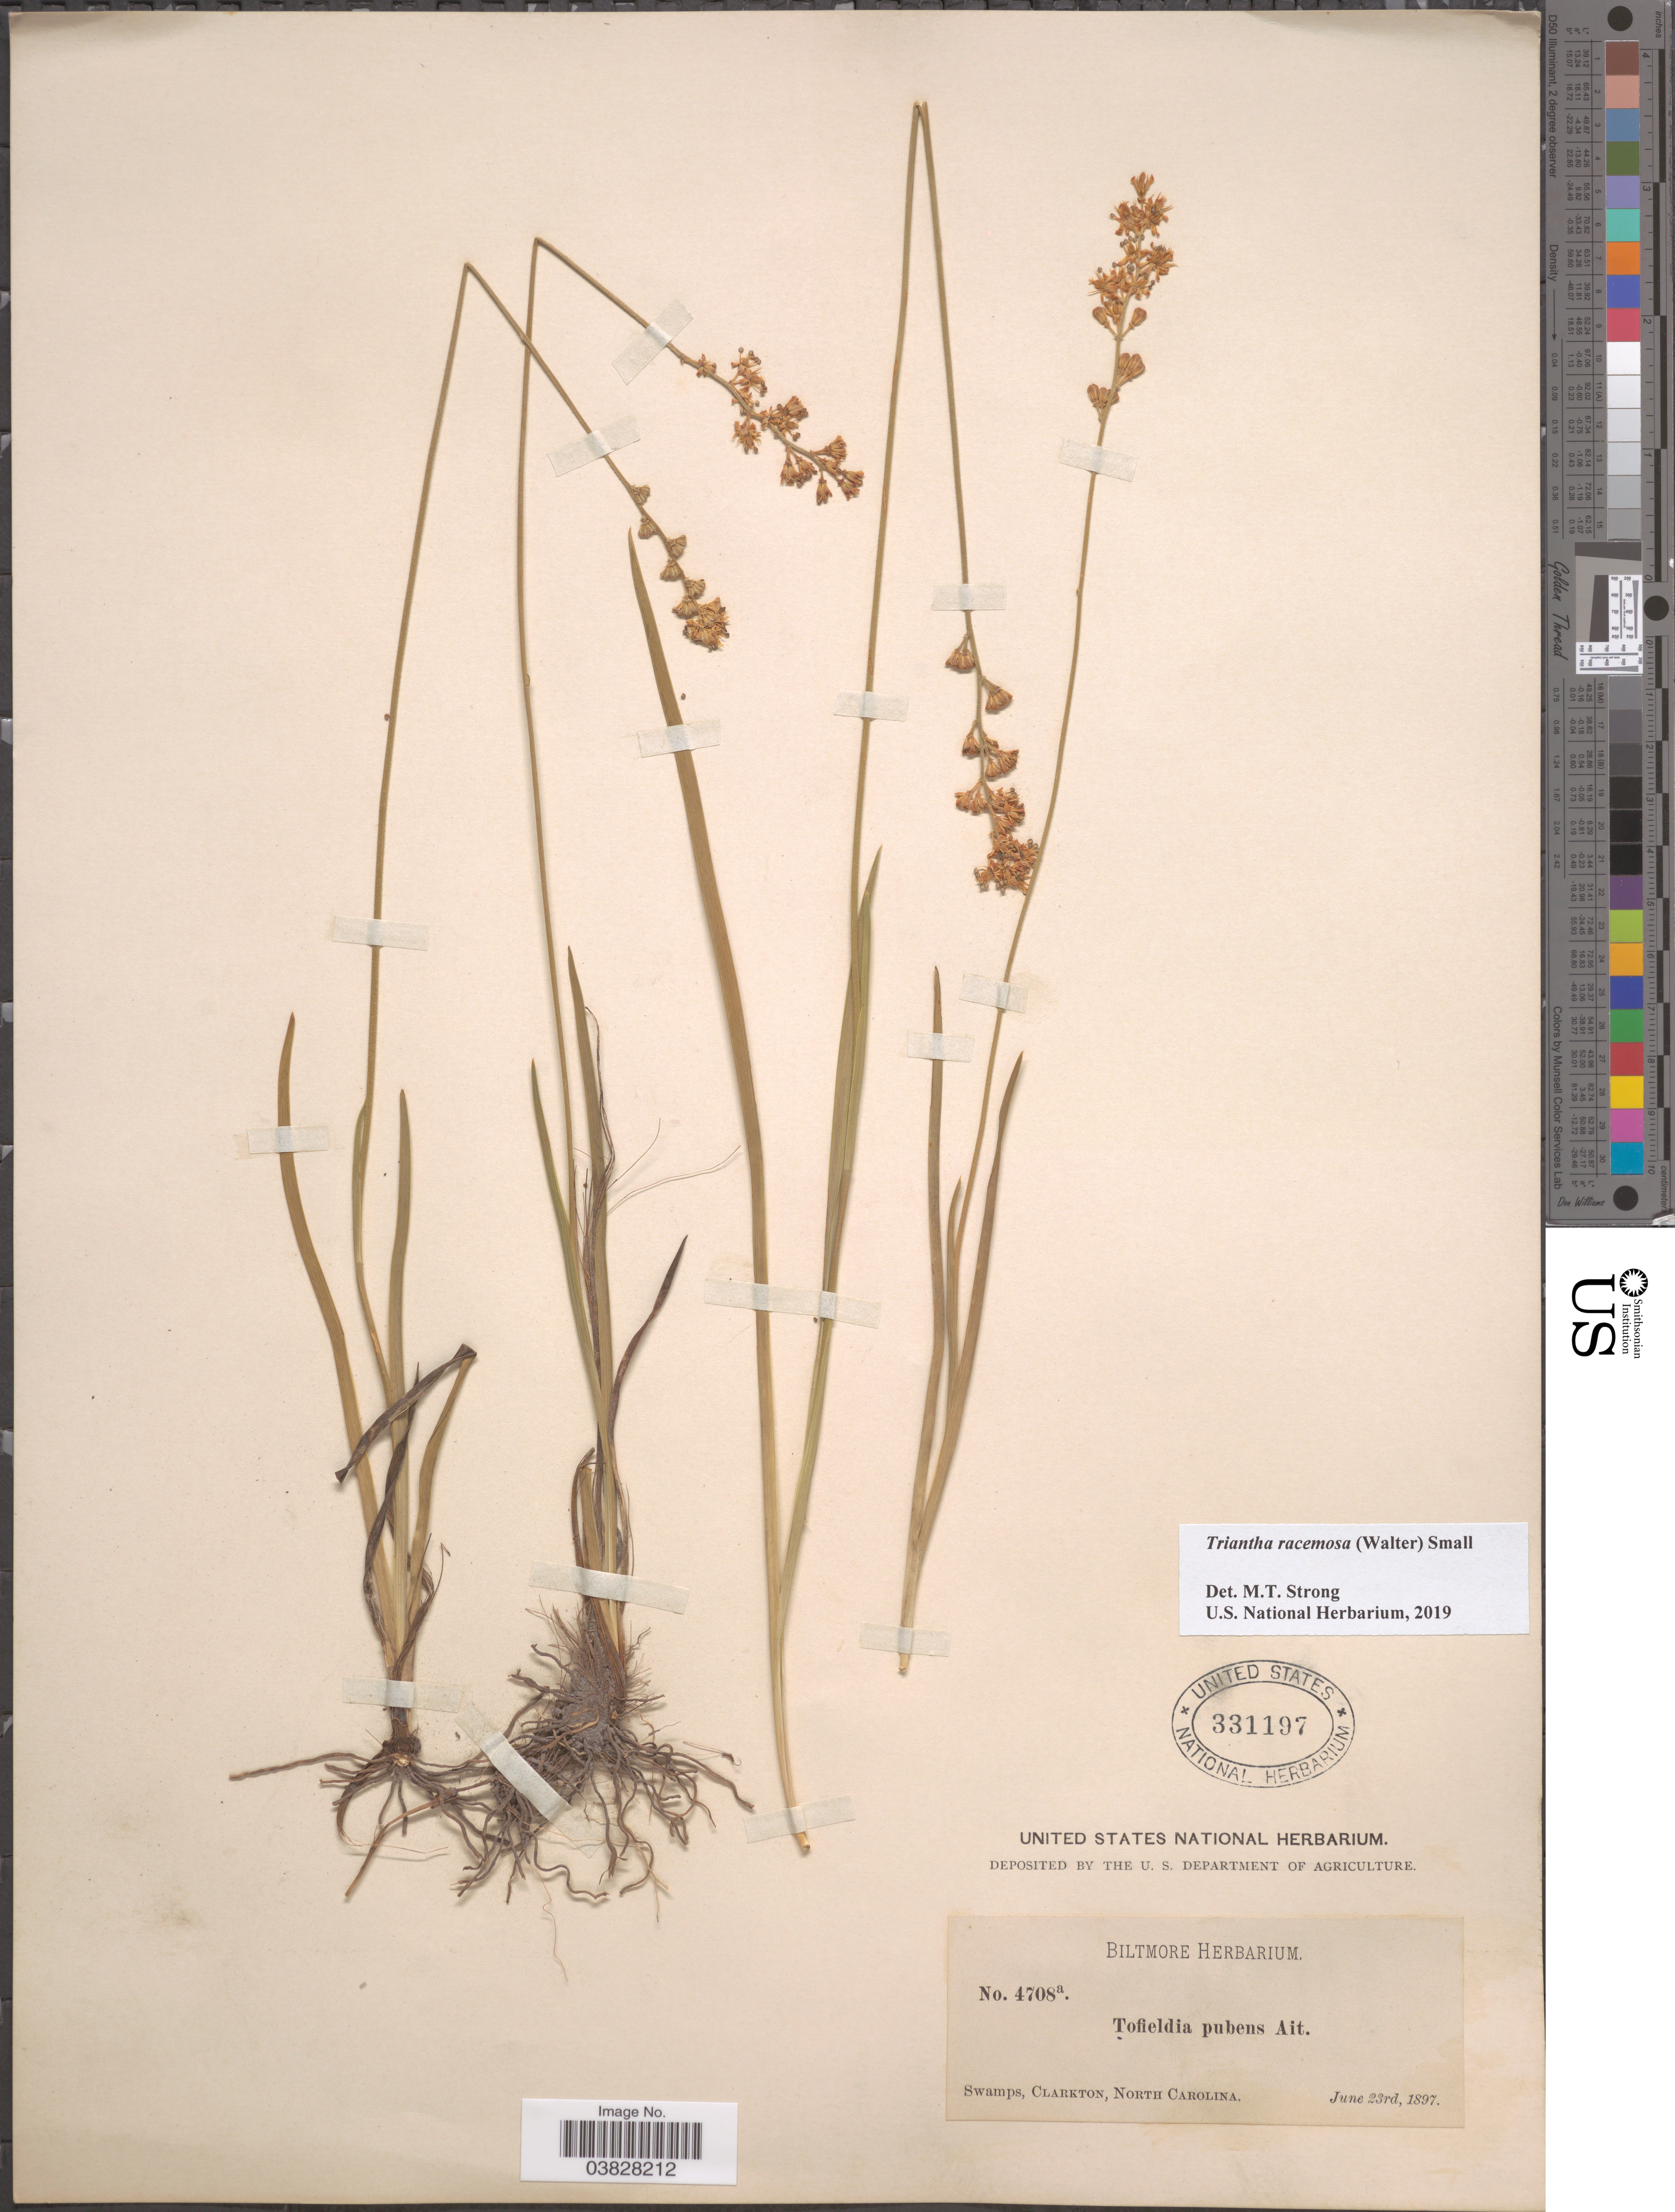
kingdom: Plantae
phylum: Tracheophyta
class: Liliopsida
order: Alismatales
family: Tofieldiaceae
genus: Triantha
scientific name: Triantha racemosa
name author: (Walter) Small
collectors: ex herb. Biltmore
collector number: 4708a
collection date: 1897-06-23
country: United States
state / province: North Carolina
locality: Clarkton.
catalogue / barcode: US 331197